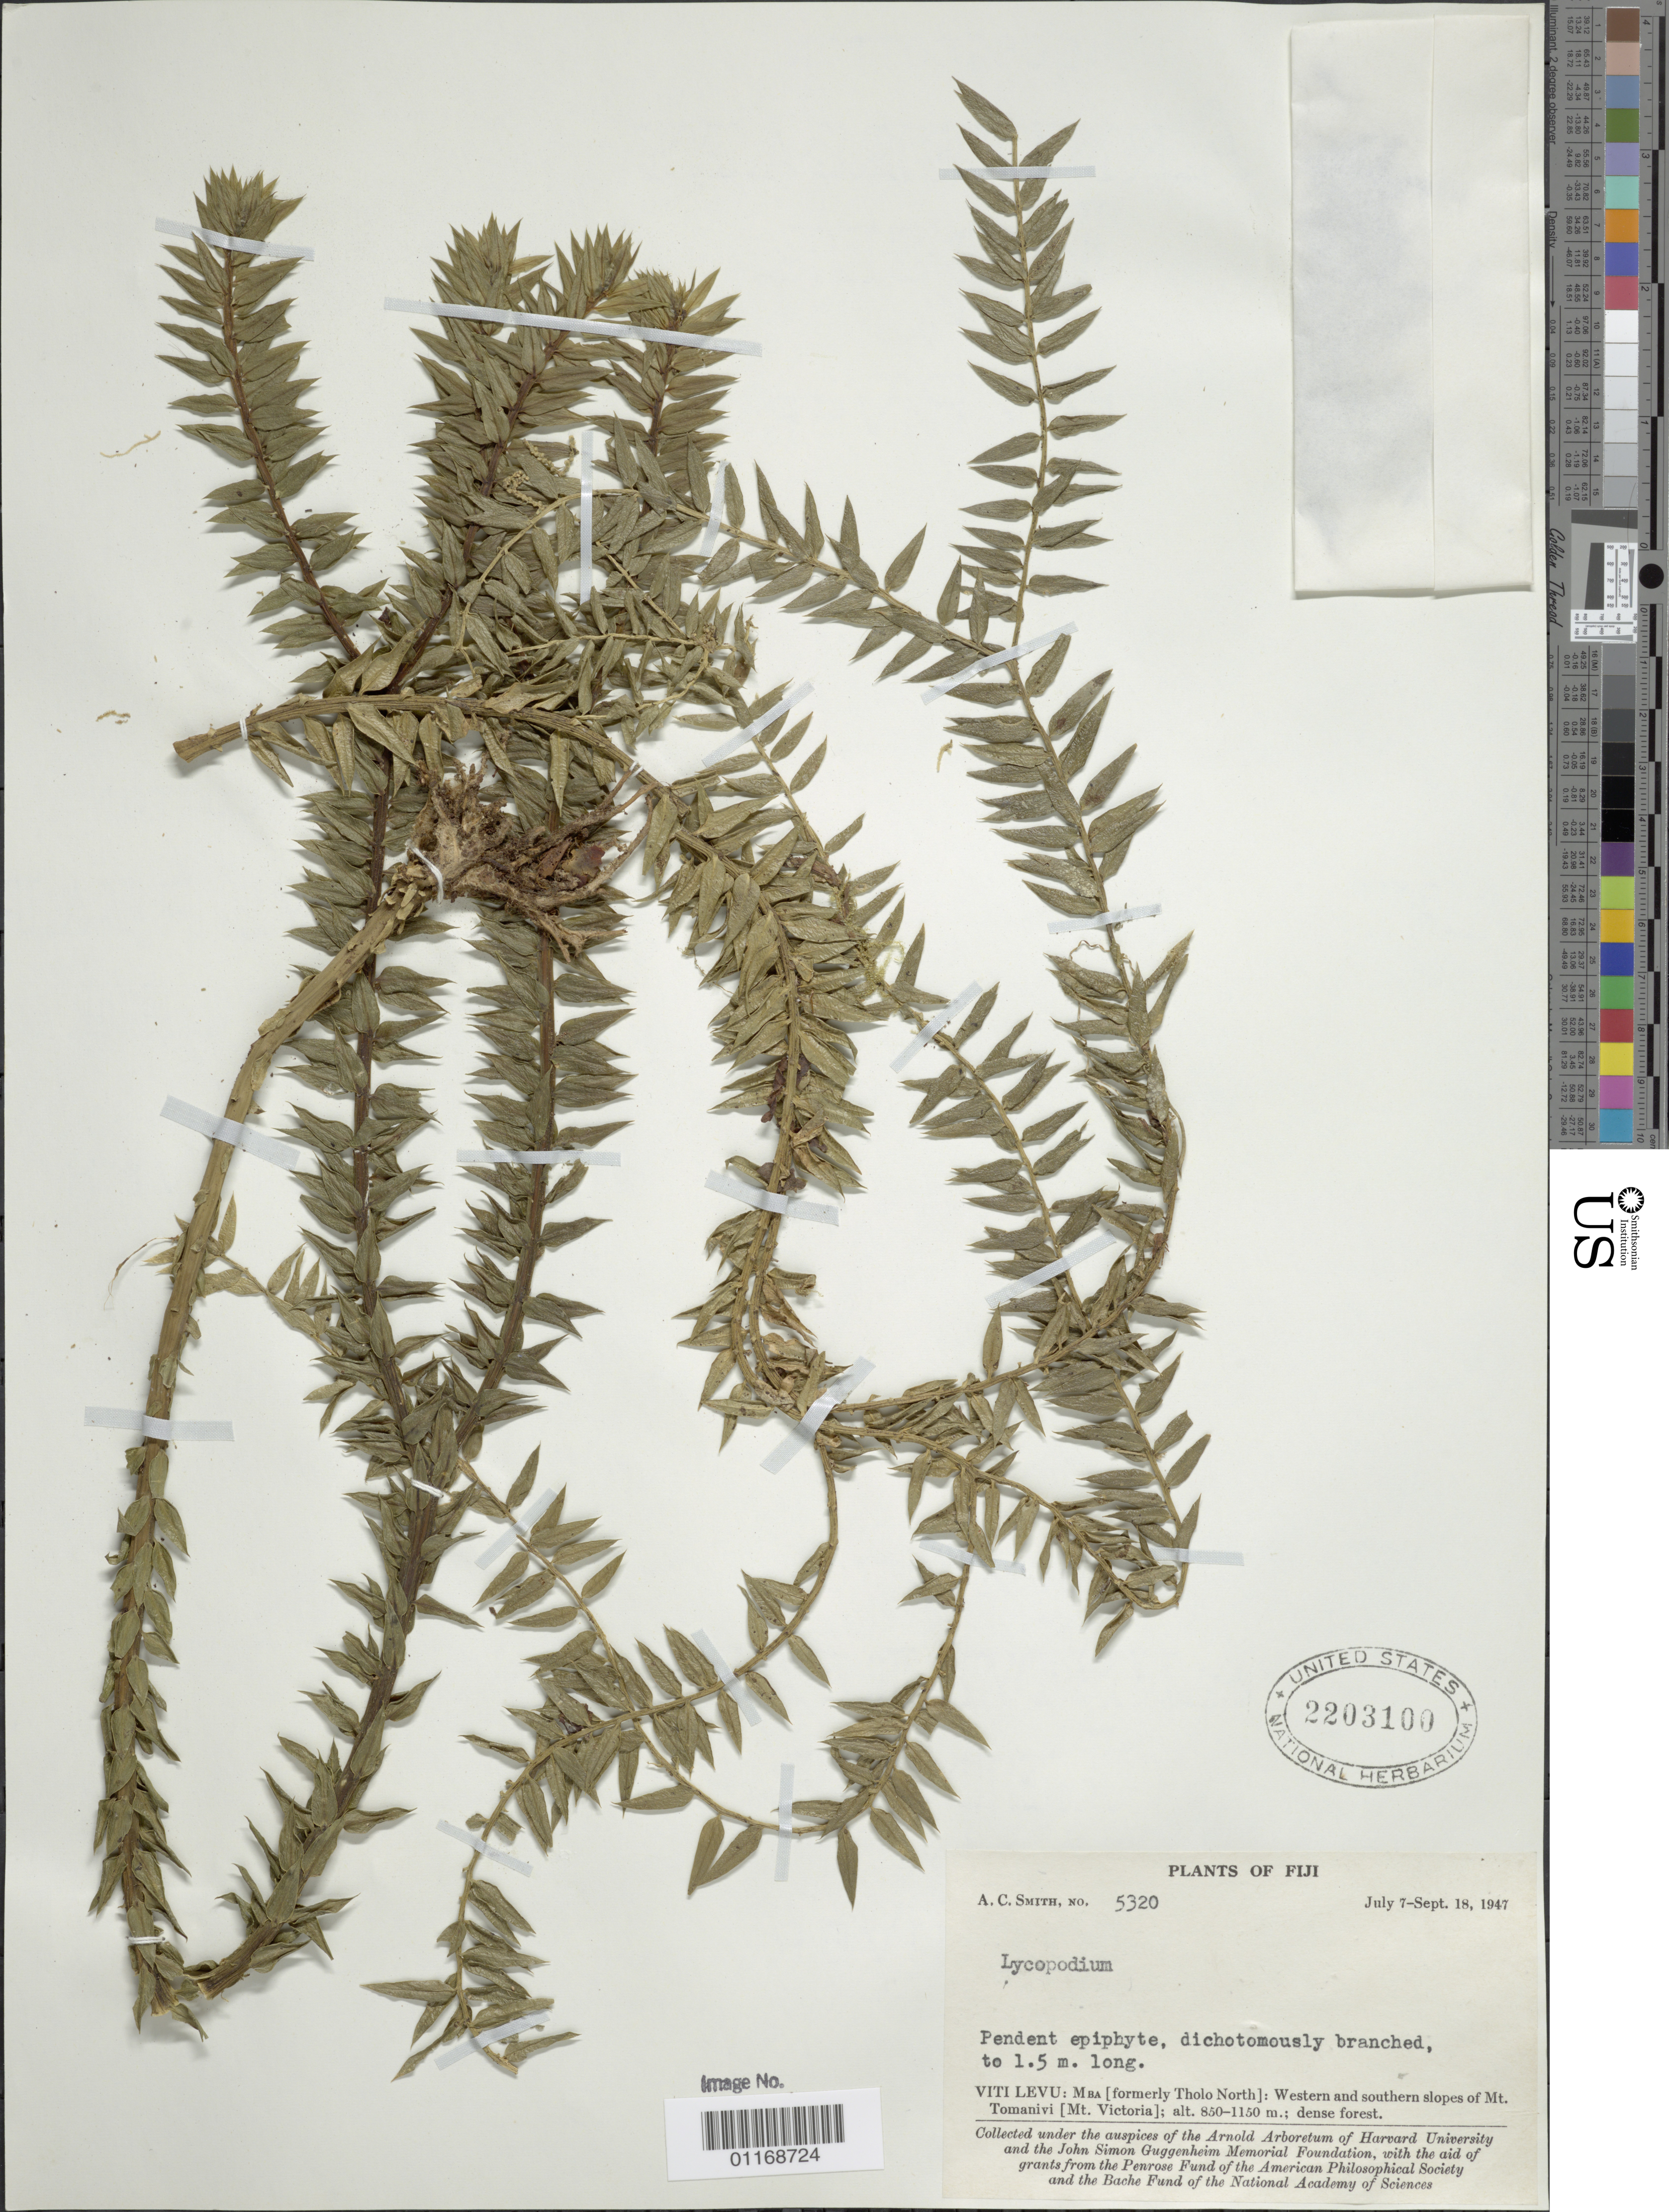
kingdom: Plantae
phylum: Tracheophyta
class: Lycopodiopsida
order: Lycopodiales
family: Lycopodiaceae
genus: Phlegmariurus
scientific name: Phlegmariurus trifoliatus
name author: (Copel.) A. R. Field & Bostock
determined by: Field, A. R.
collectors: A. C. Smith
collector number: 5320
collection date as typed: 07 Jul 1947 to 18 Sep 1947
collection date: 1947-07-07/1947-09-18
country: Fiji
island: Viti Levu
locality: Viti Levu: Mba (formerly Tholo North): Western and southern slopes of Mt. Tomanivi (Mt. Victoria).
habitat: Dense forest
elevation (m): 850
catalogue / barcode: US 2203100